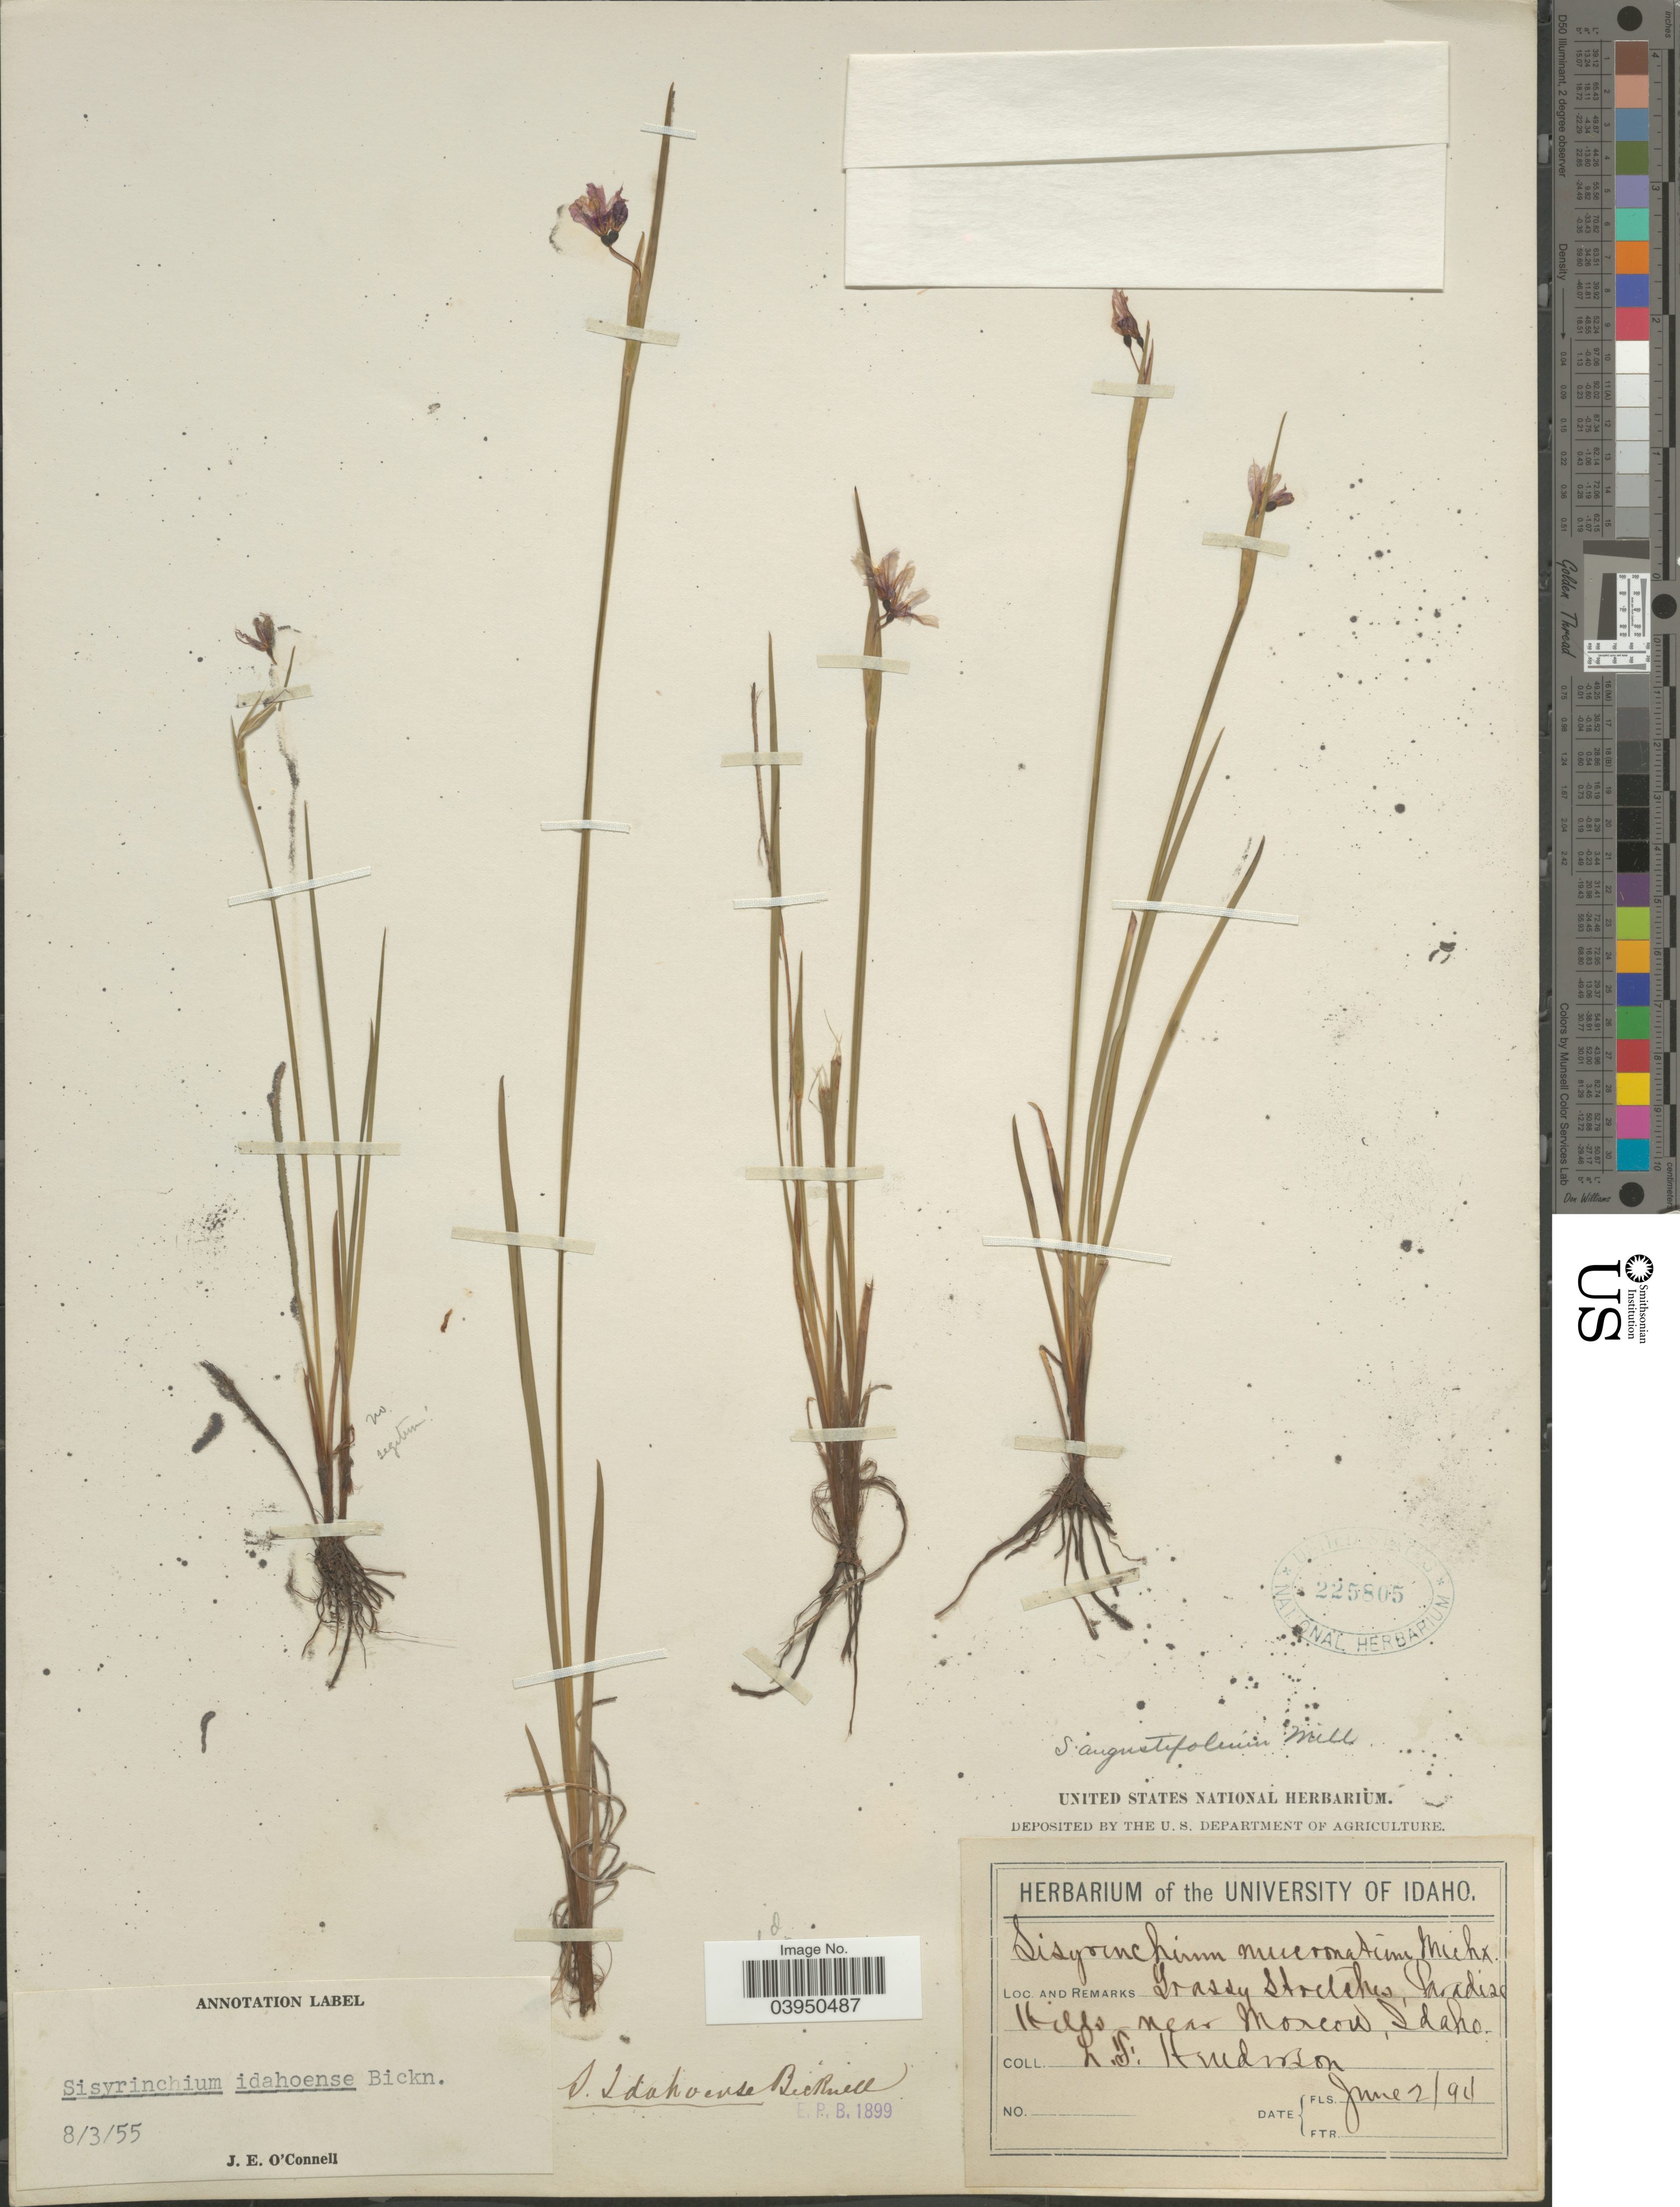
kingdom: Plantae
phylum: Tracheophyta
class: Liliopsida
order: Asparagales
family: Iridaceae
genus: Sisyrinchium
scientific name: Sisyrinchium angustifolium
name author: Mill.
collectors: L. Henderson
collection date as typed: Transcribed d/m/y: 2/6/94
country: United States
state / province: Idaho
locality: Grassy stretches, Paradise Hills near Moscow.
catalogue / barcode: US 225805